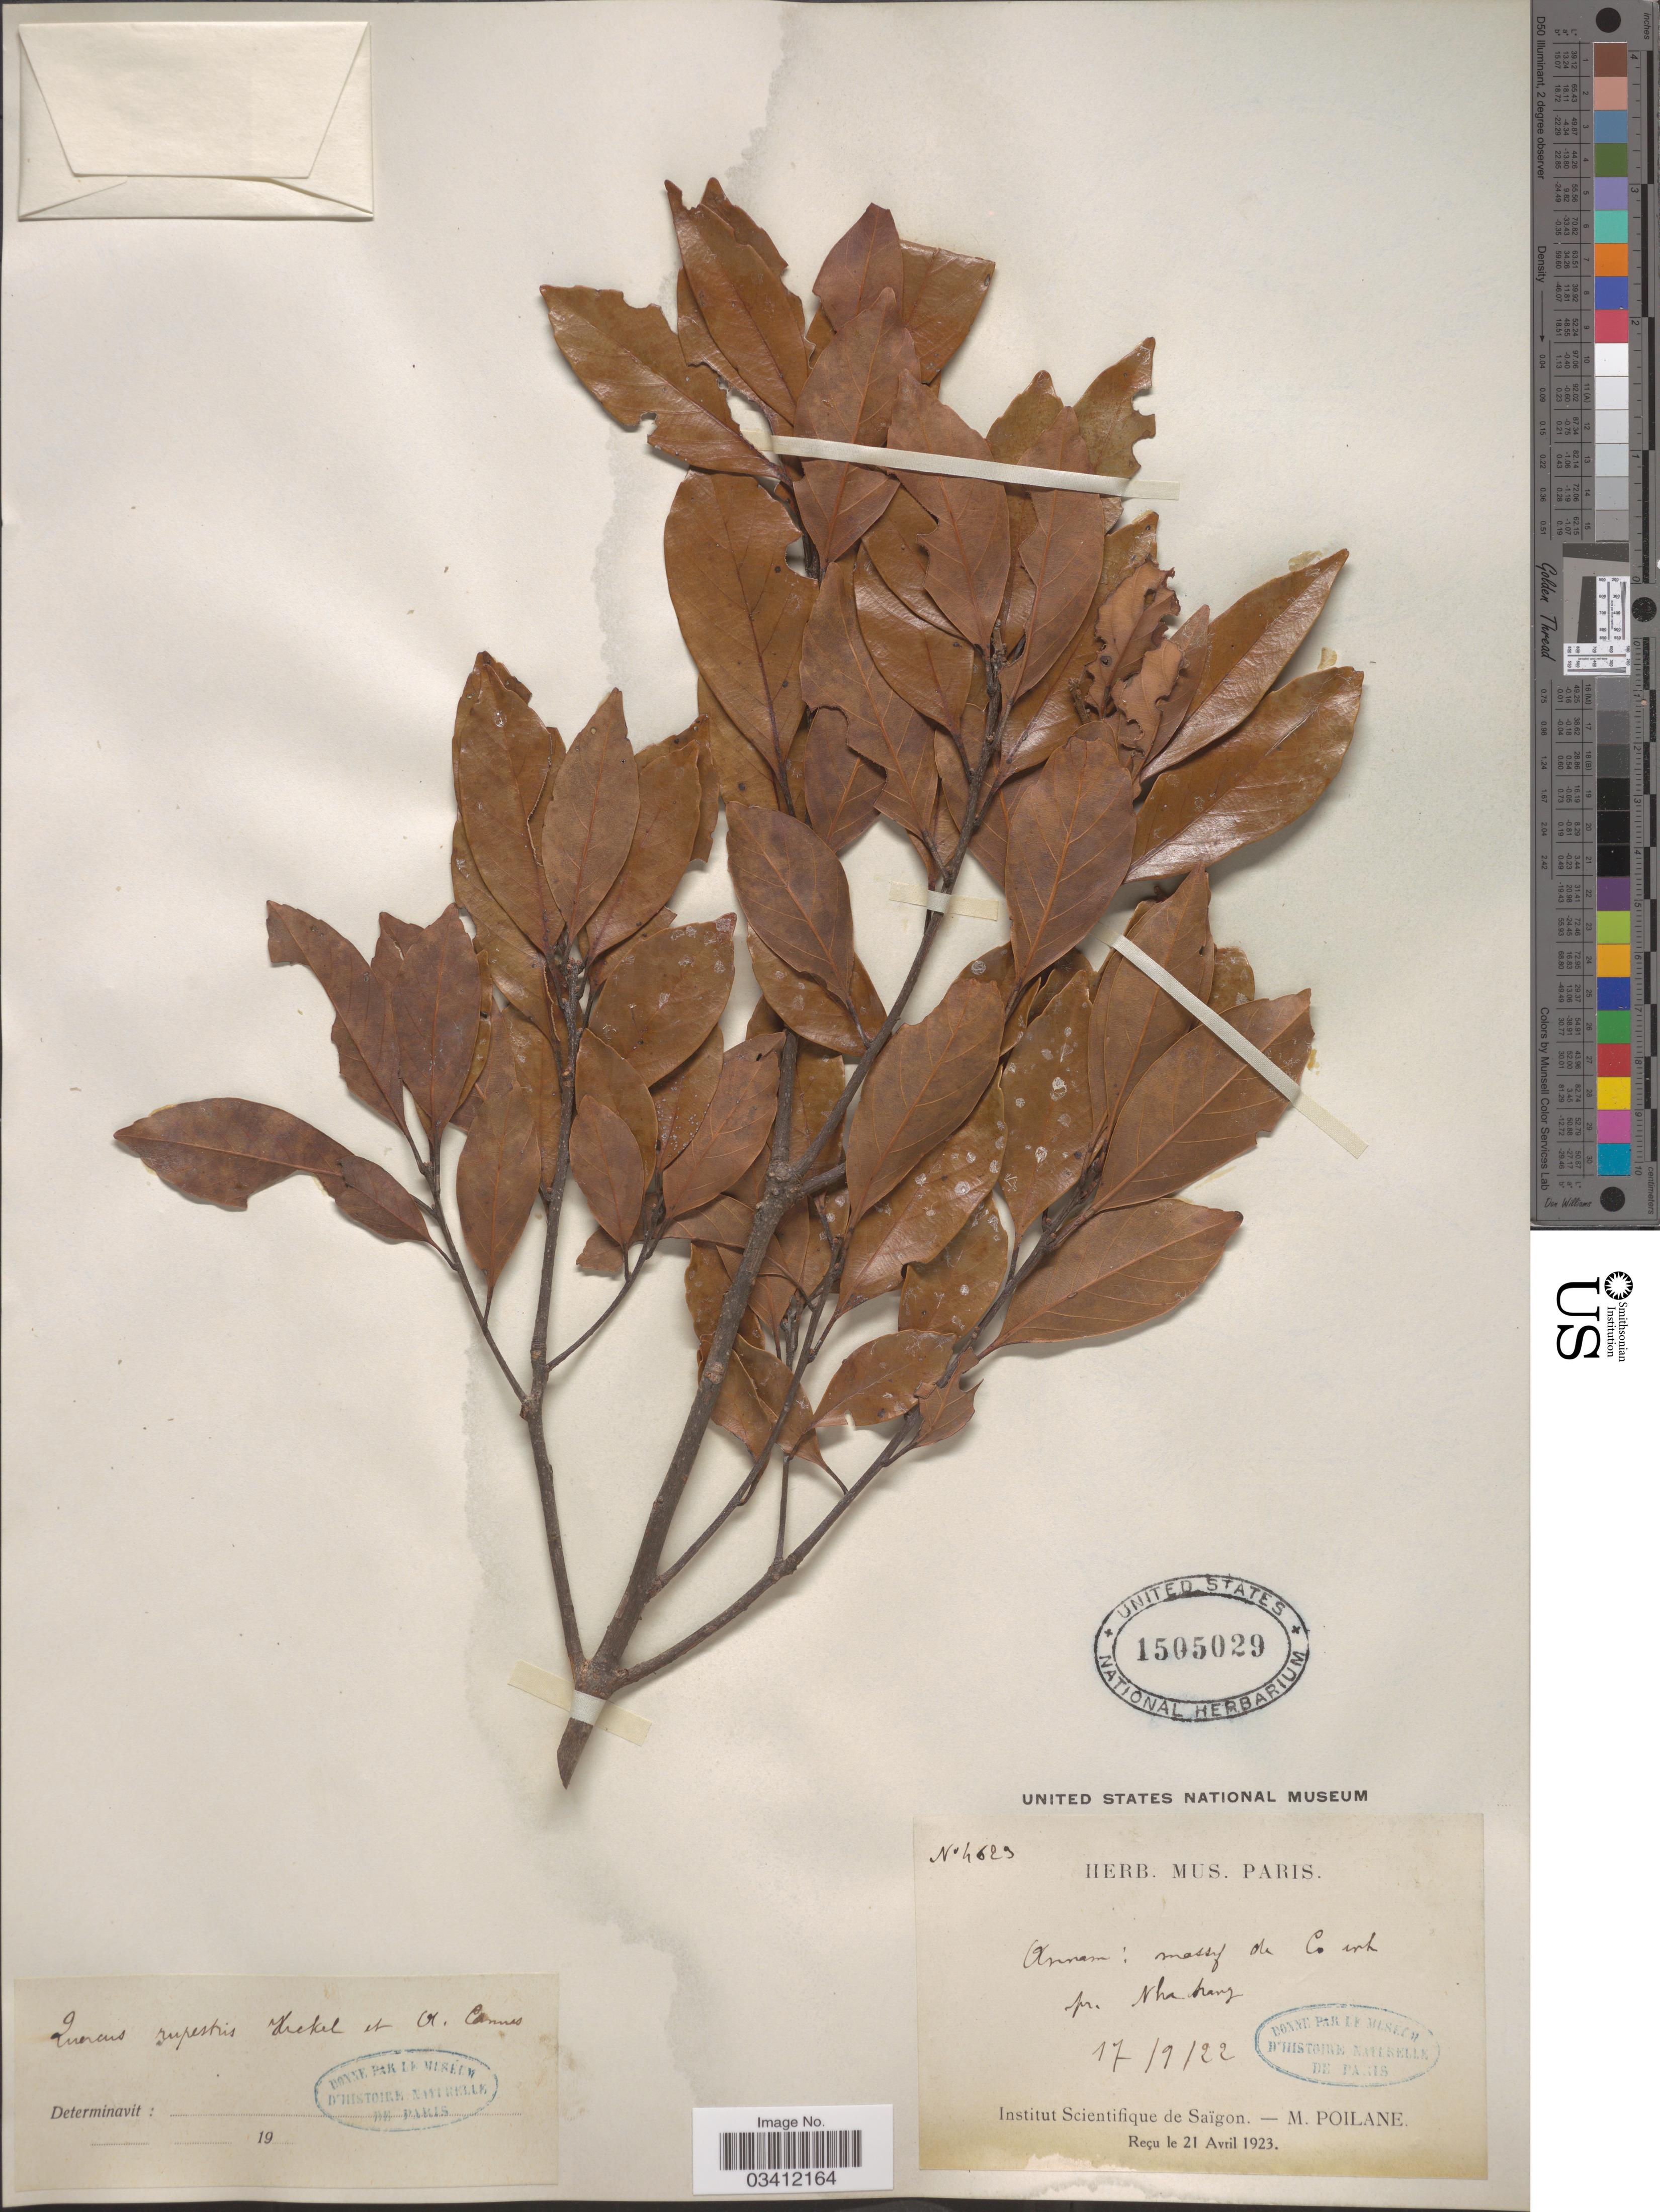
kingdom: Plantae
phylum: Tracheophyta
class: Magnoliopsida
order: Fagales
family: Fagaceae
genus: Quercus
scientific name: Quercus rupestris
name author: Hickel & A. Camus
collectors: M. Poilane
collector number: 4629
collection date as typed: Transcribed d/m/y: 17/9/22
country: Vietnam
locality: Annam: massif de Co inh pr. Nha trang.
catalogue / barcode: US 1505029